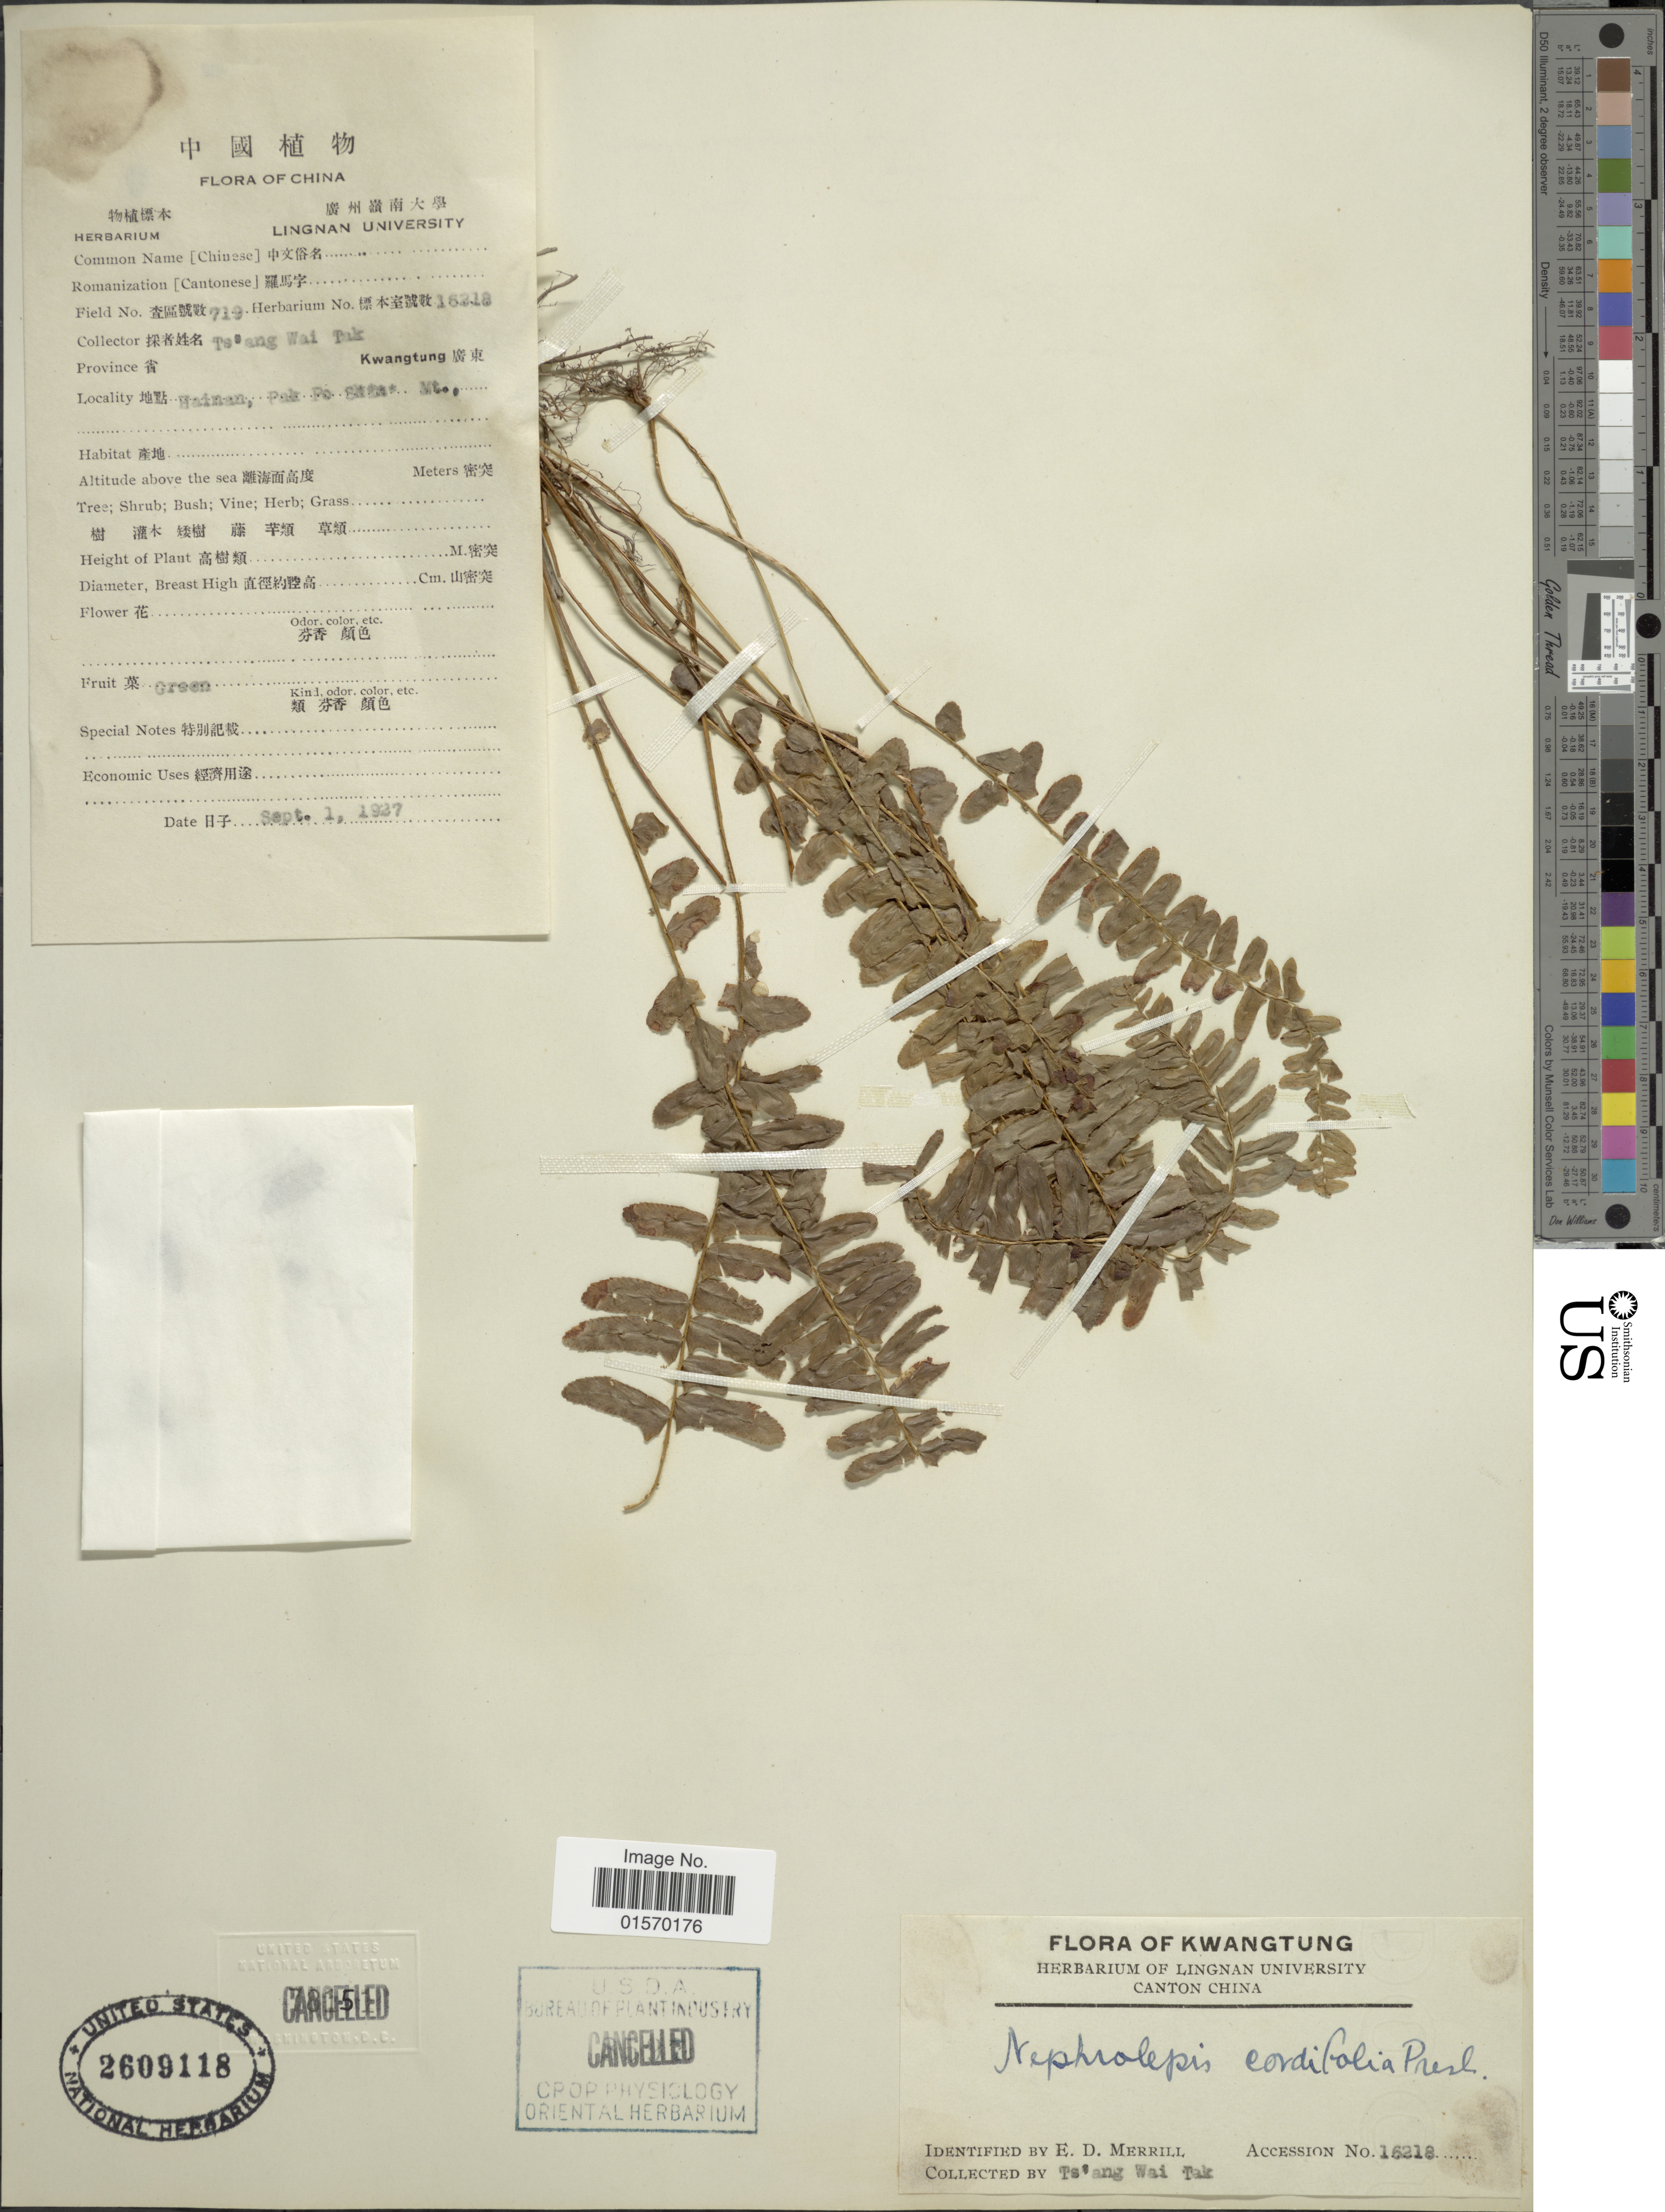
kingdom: Plantae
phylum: Tracheophyta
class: Polypodiopsida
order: Polypodiales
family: Nephrolepidaceae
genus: Nephrolepis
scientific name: Nephrolepis cordifolia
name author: (L.) C. Presl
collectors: W. T. Tsang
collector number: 719/16218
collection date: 1927-09-01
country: China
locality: Kwangtung Province. Hainan, Pak Po S. Mt.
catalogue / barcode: US 2609118